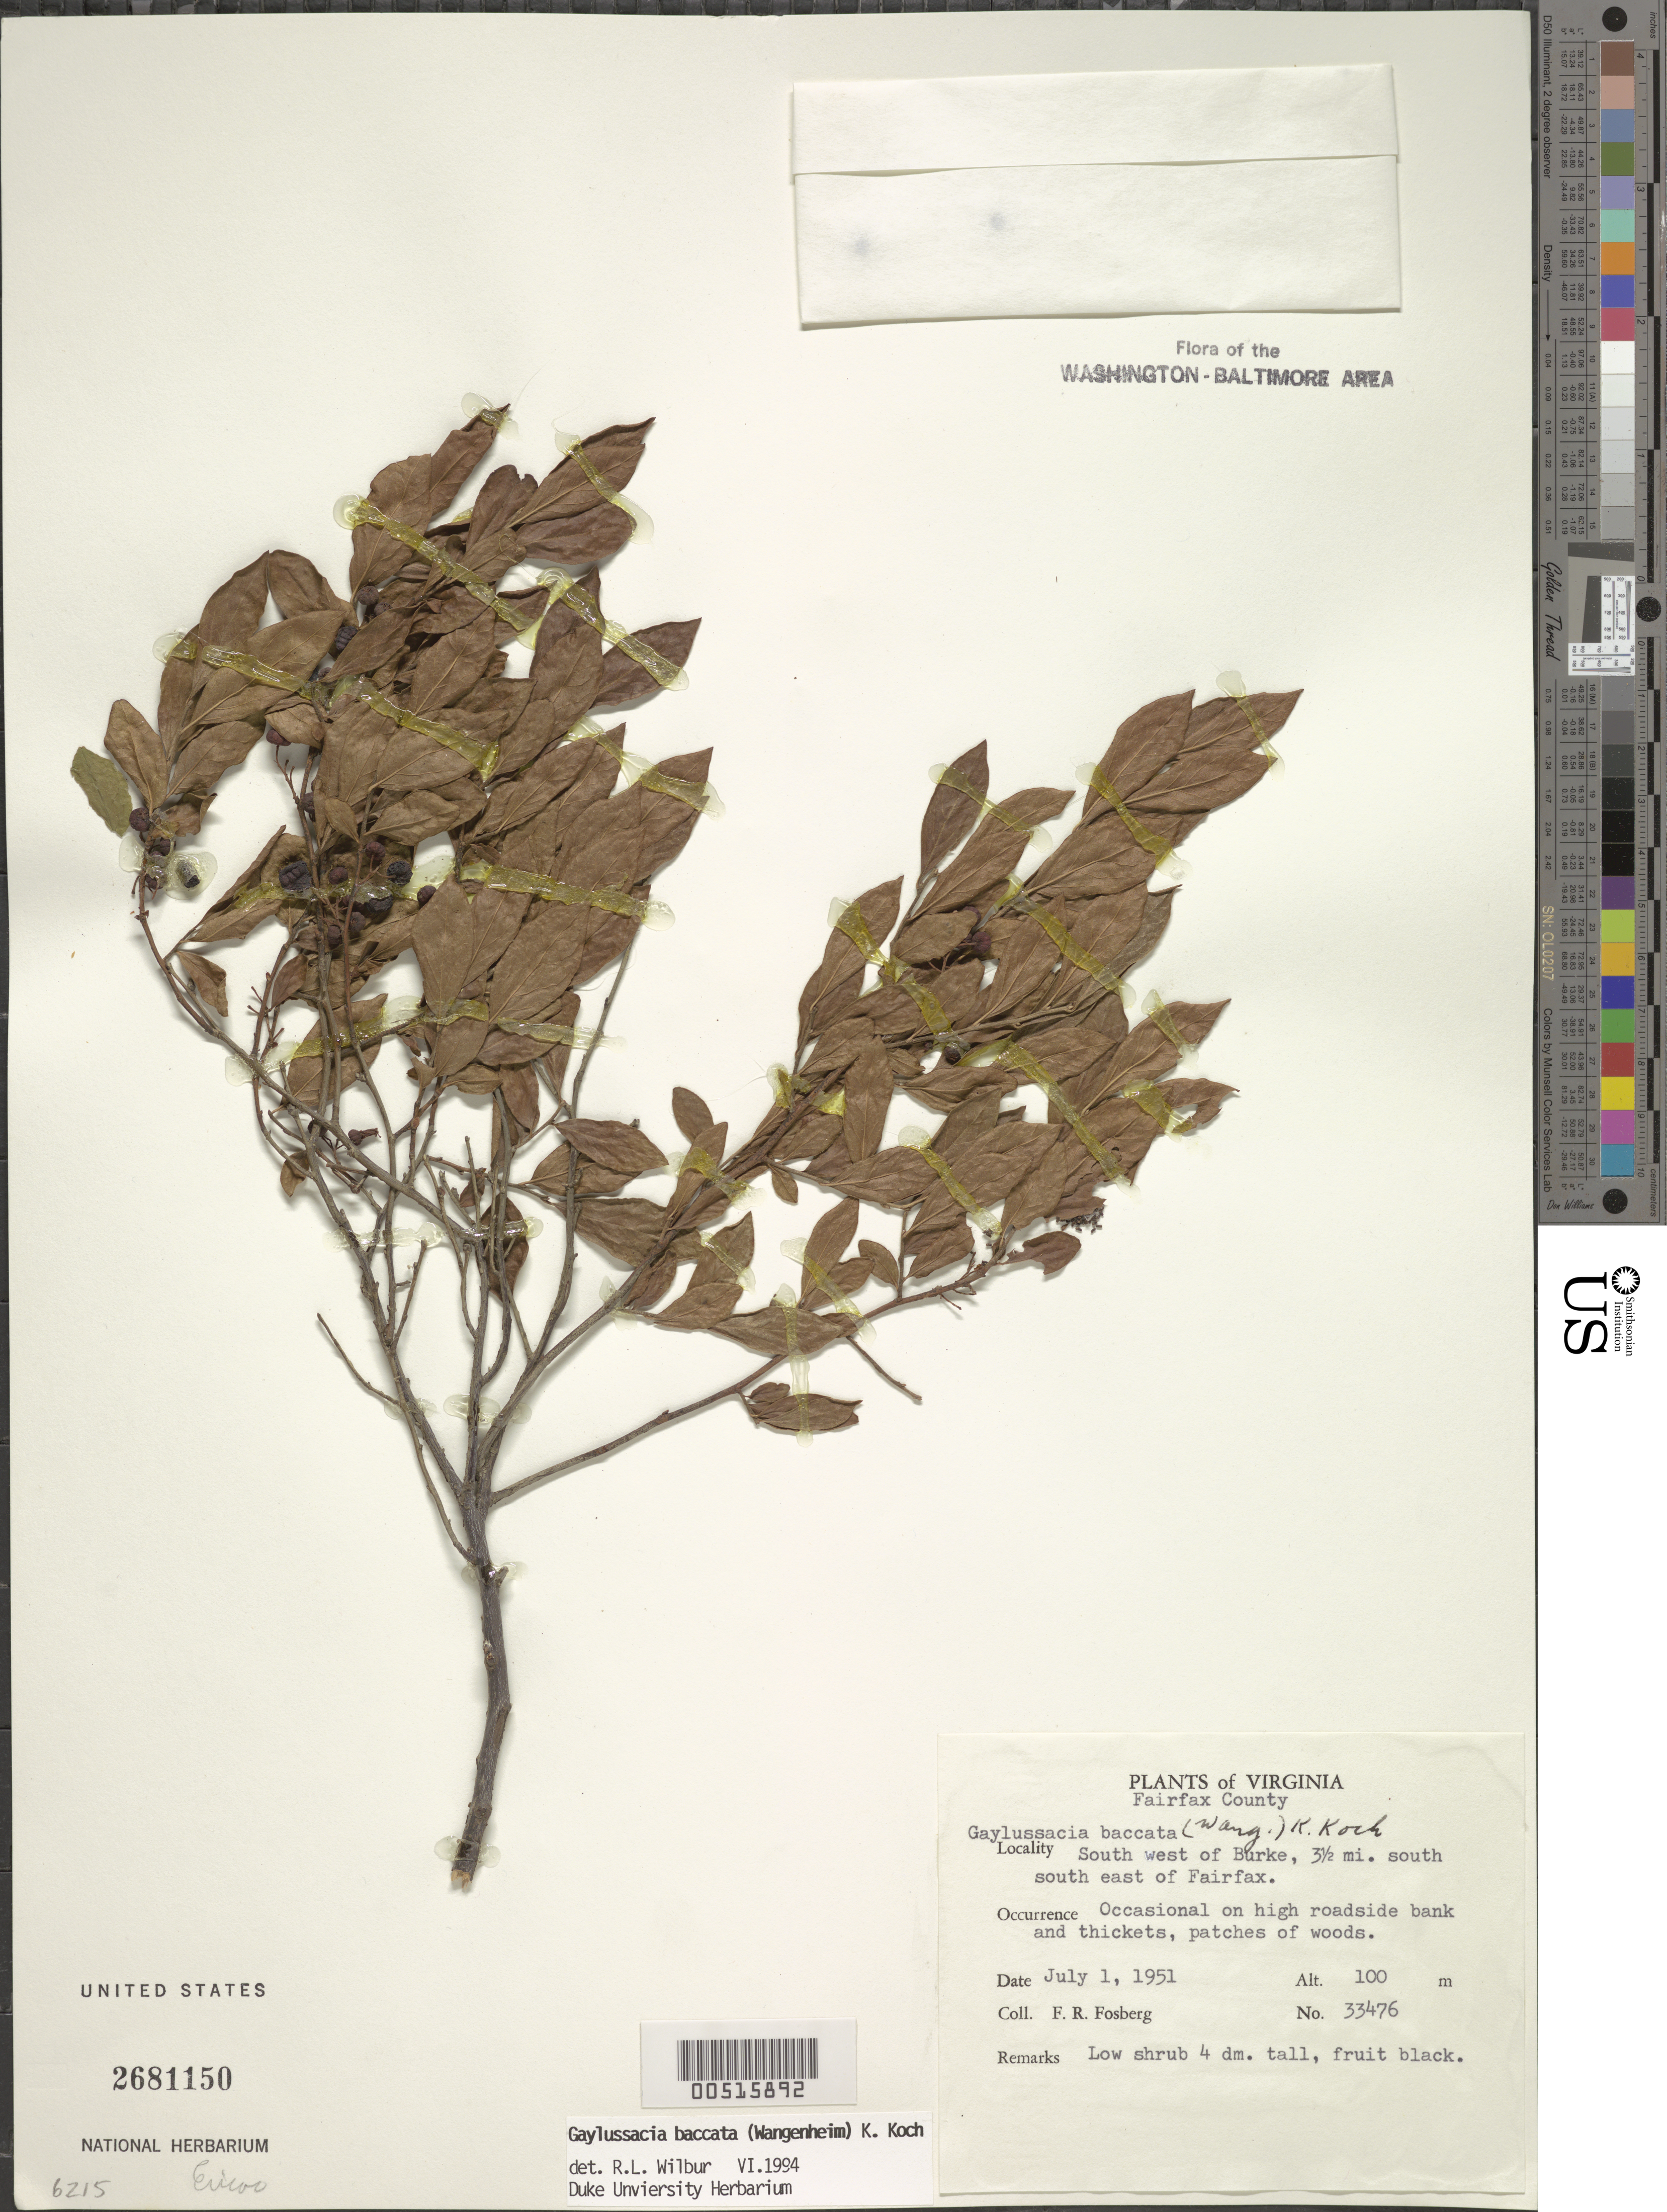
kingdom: Plantae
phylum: Tracheophyta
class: Magnoliopsida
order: Ericales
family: Ericaceae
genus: Gaylussacia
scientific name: Gaylussacia baccata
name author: (Wangenh.) K. Koch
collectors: F. R. Fosberg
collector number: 33476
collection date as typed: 01 Jul 1951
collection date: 1951-07-01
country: United States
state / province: Virginia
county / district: Fairfax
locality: Burke, SW of, 3.5 mi. SSE of Fairfax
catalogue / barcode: US 2681150